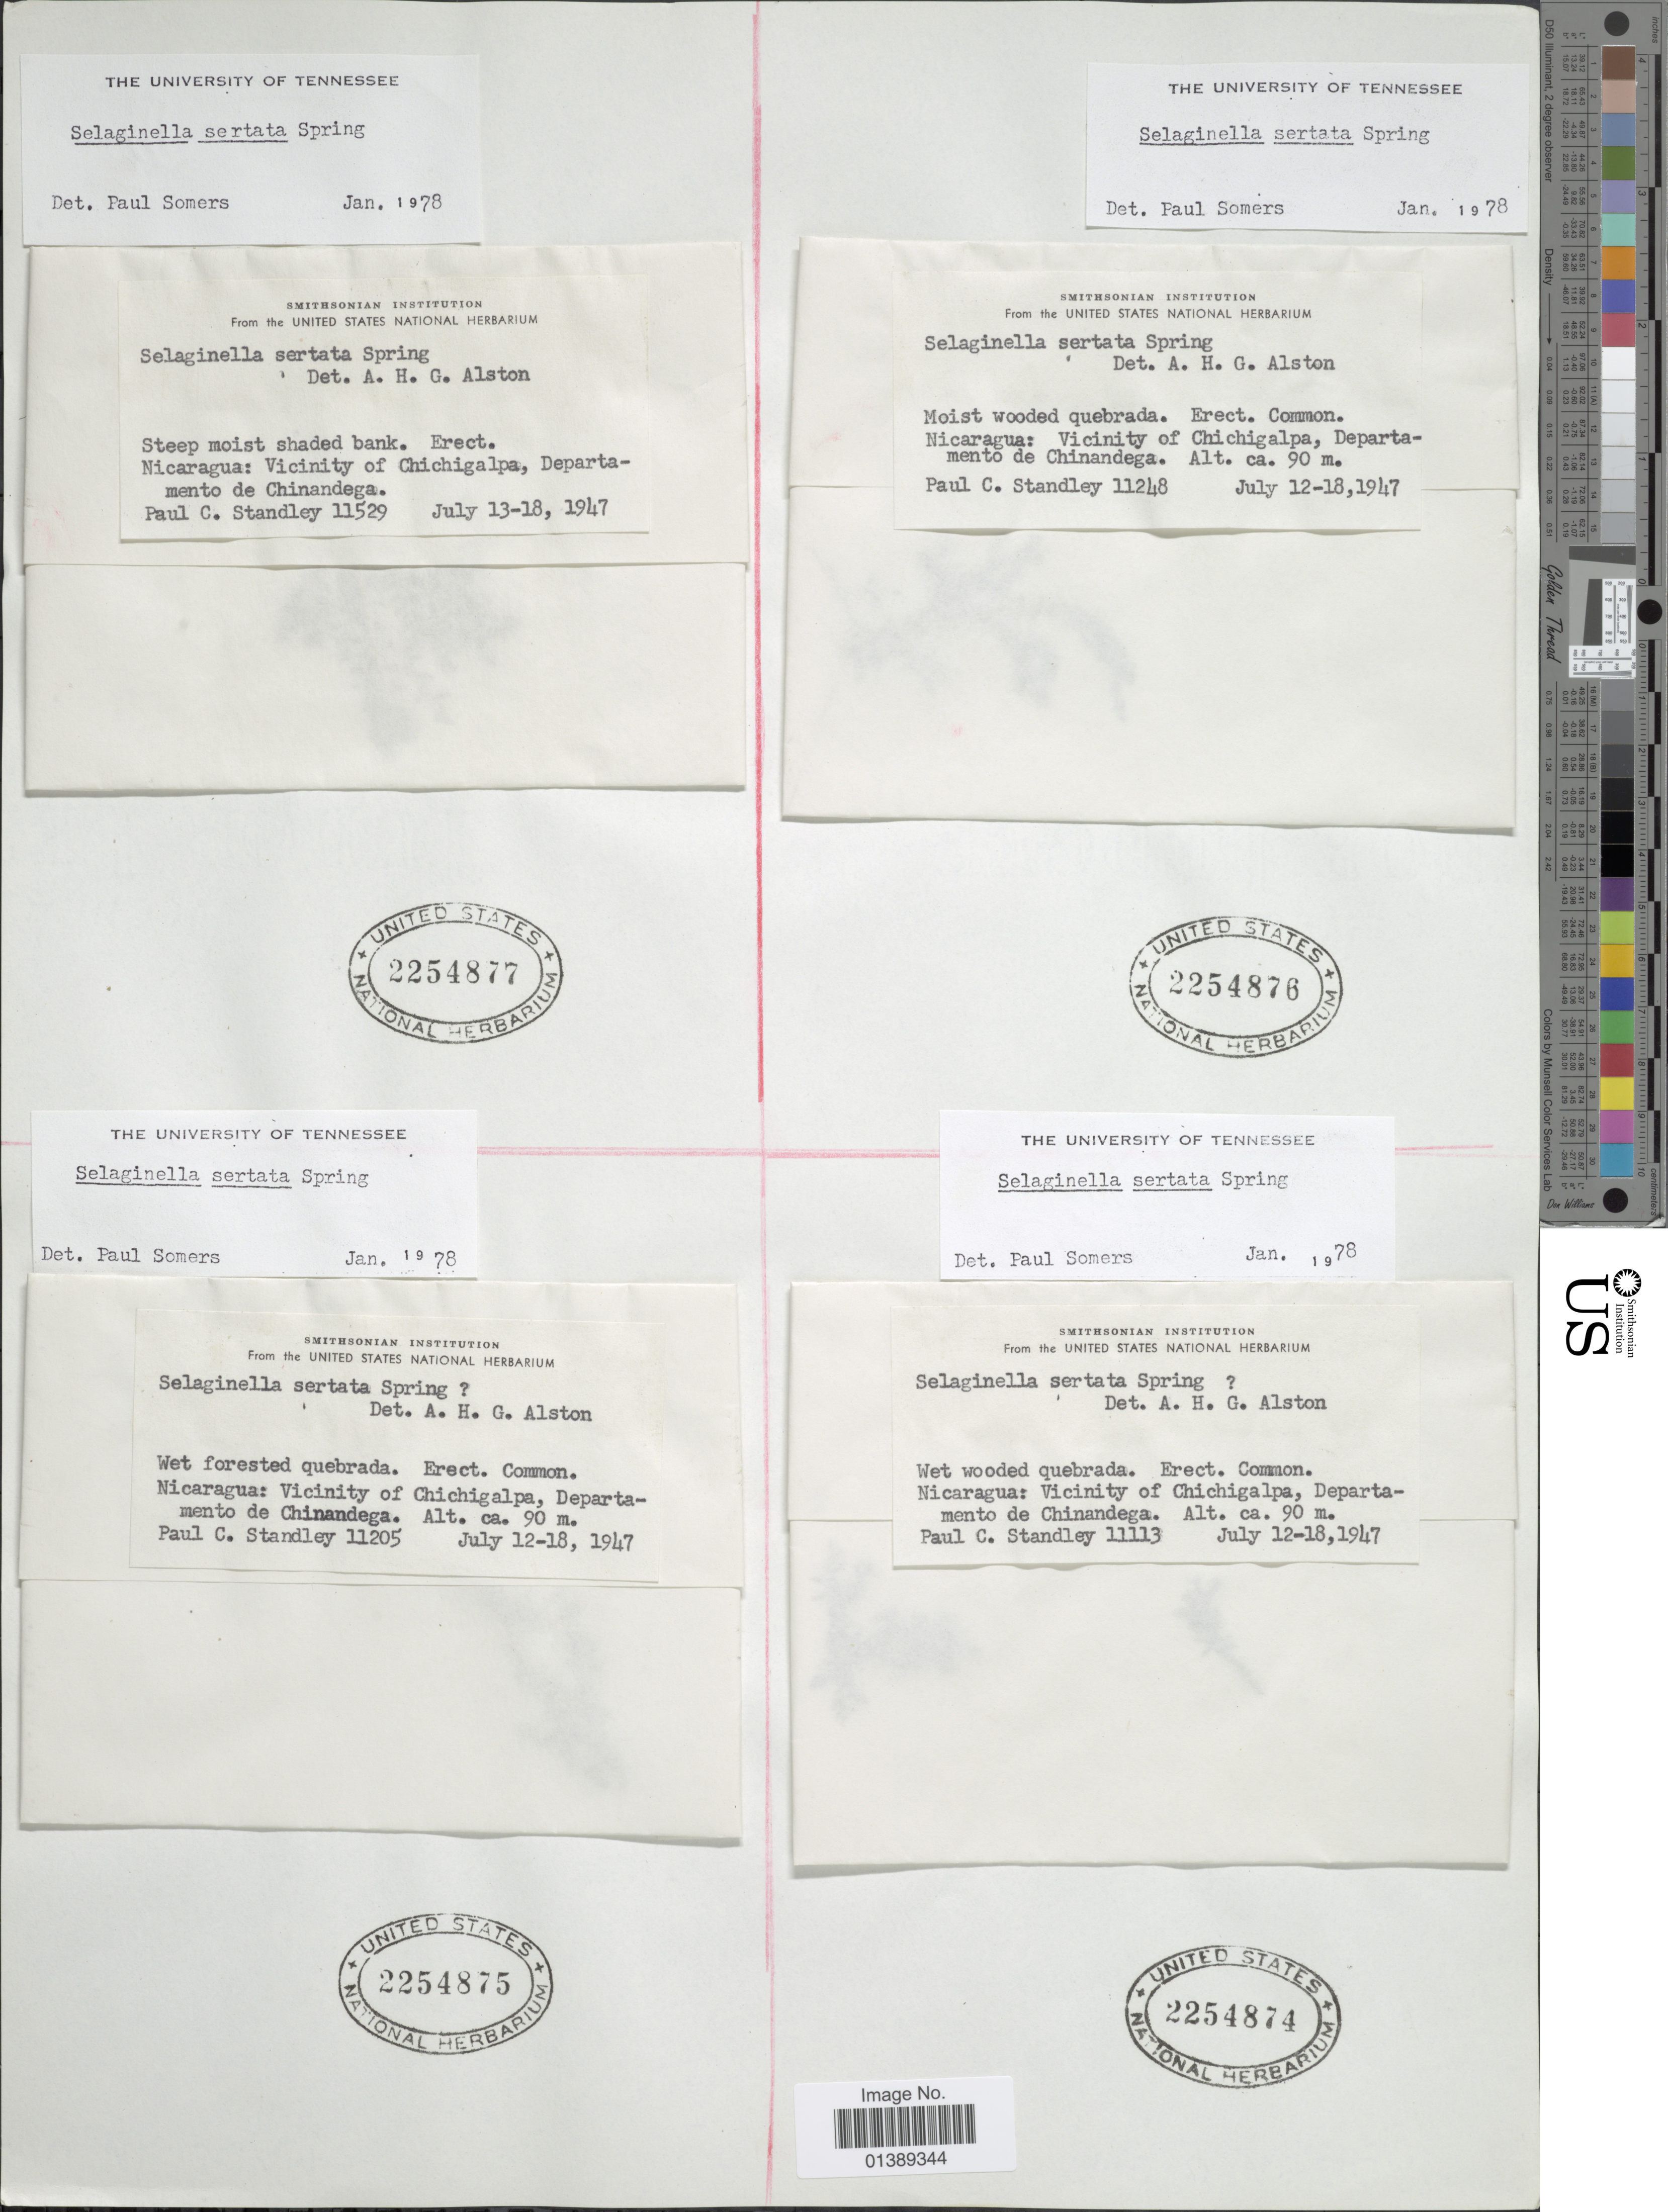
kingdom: Plantae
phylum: Tracheophyta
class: Lycopodiopsida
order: Selaginellales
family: Selaginellaceae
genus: Selaginella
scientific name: Selaginella sertata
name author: Spring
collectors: P. C. Standley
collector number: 11205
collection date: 1947-07-12/1947-07-18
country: Nicaragua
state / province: Chinandega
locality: Vicinity of Chichigalpa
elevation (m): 90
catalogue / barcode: US 2254875-2